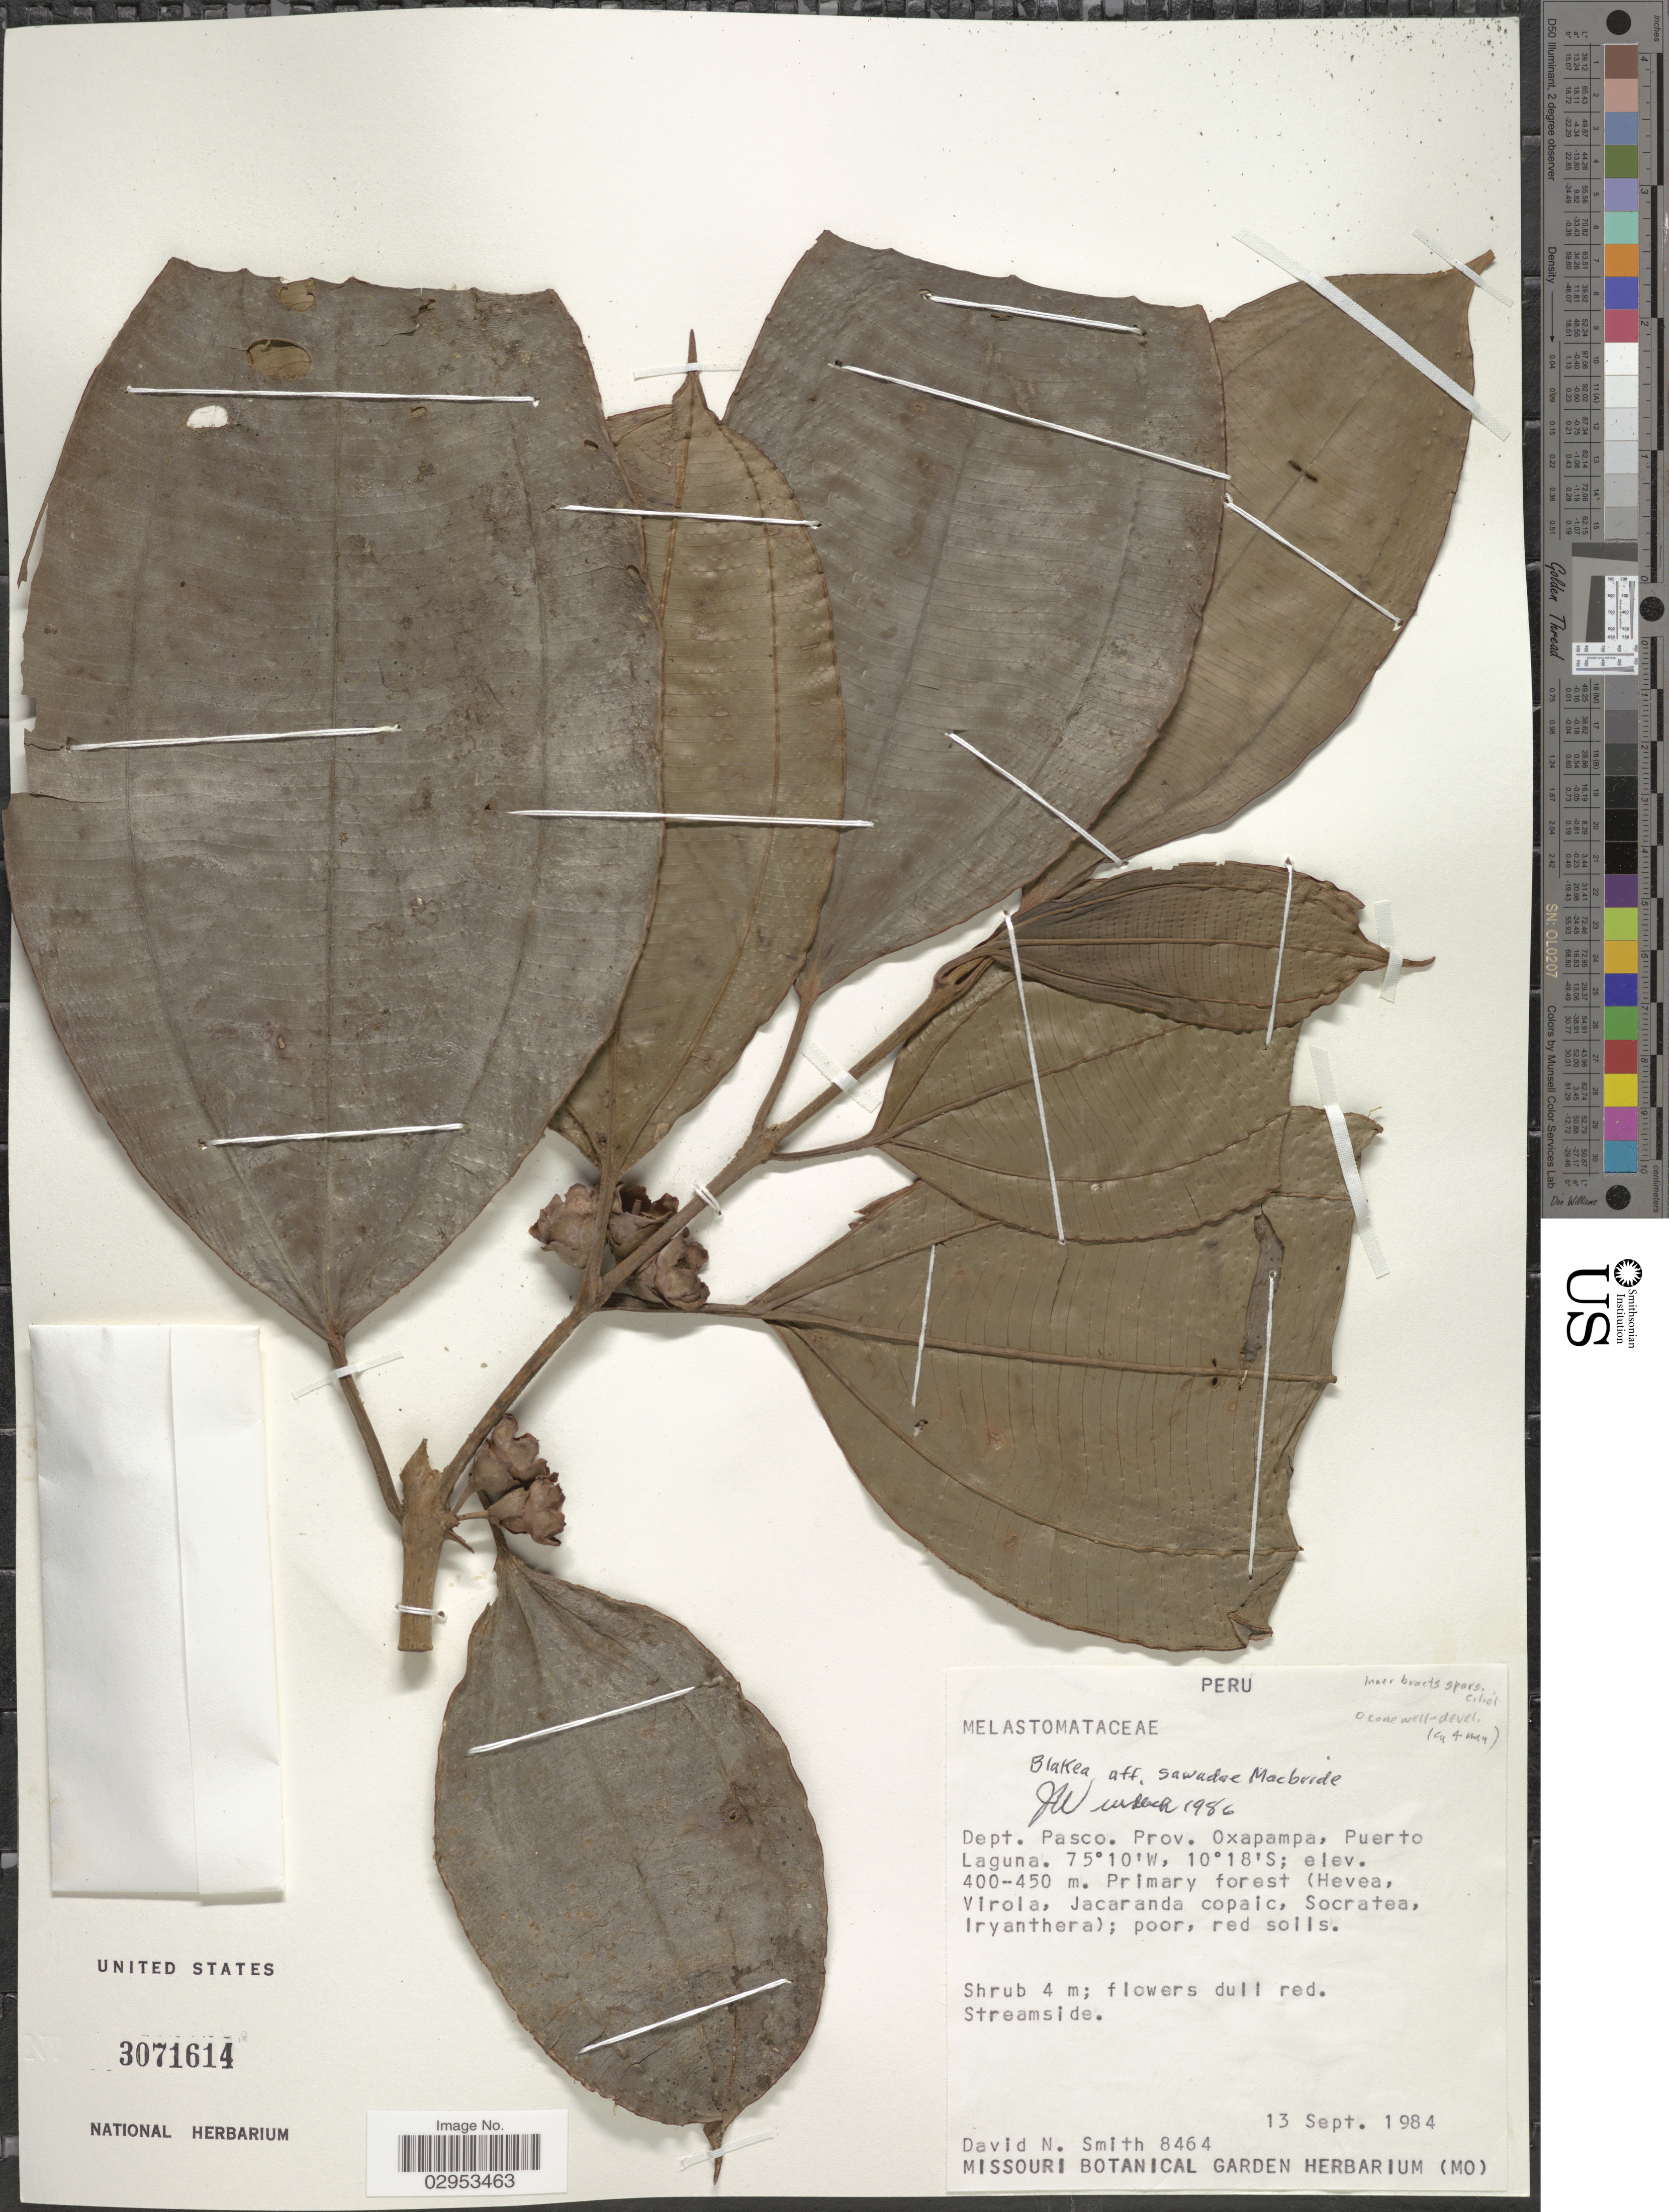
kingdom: Plantae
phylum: Tracheophyta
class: Magnoliopsida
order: Myrtales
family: Melastomataceae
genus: Blakea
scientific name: Blakea sawadae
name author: J.F. Macbr.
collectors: D. Smith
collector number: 8464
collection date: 1984-09-13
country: Peru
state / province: Pasco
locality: Prov. Oxapampa, Puerto Laguna.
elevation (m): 400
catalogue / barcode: US 3071614